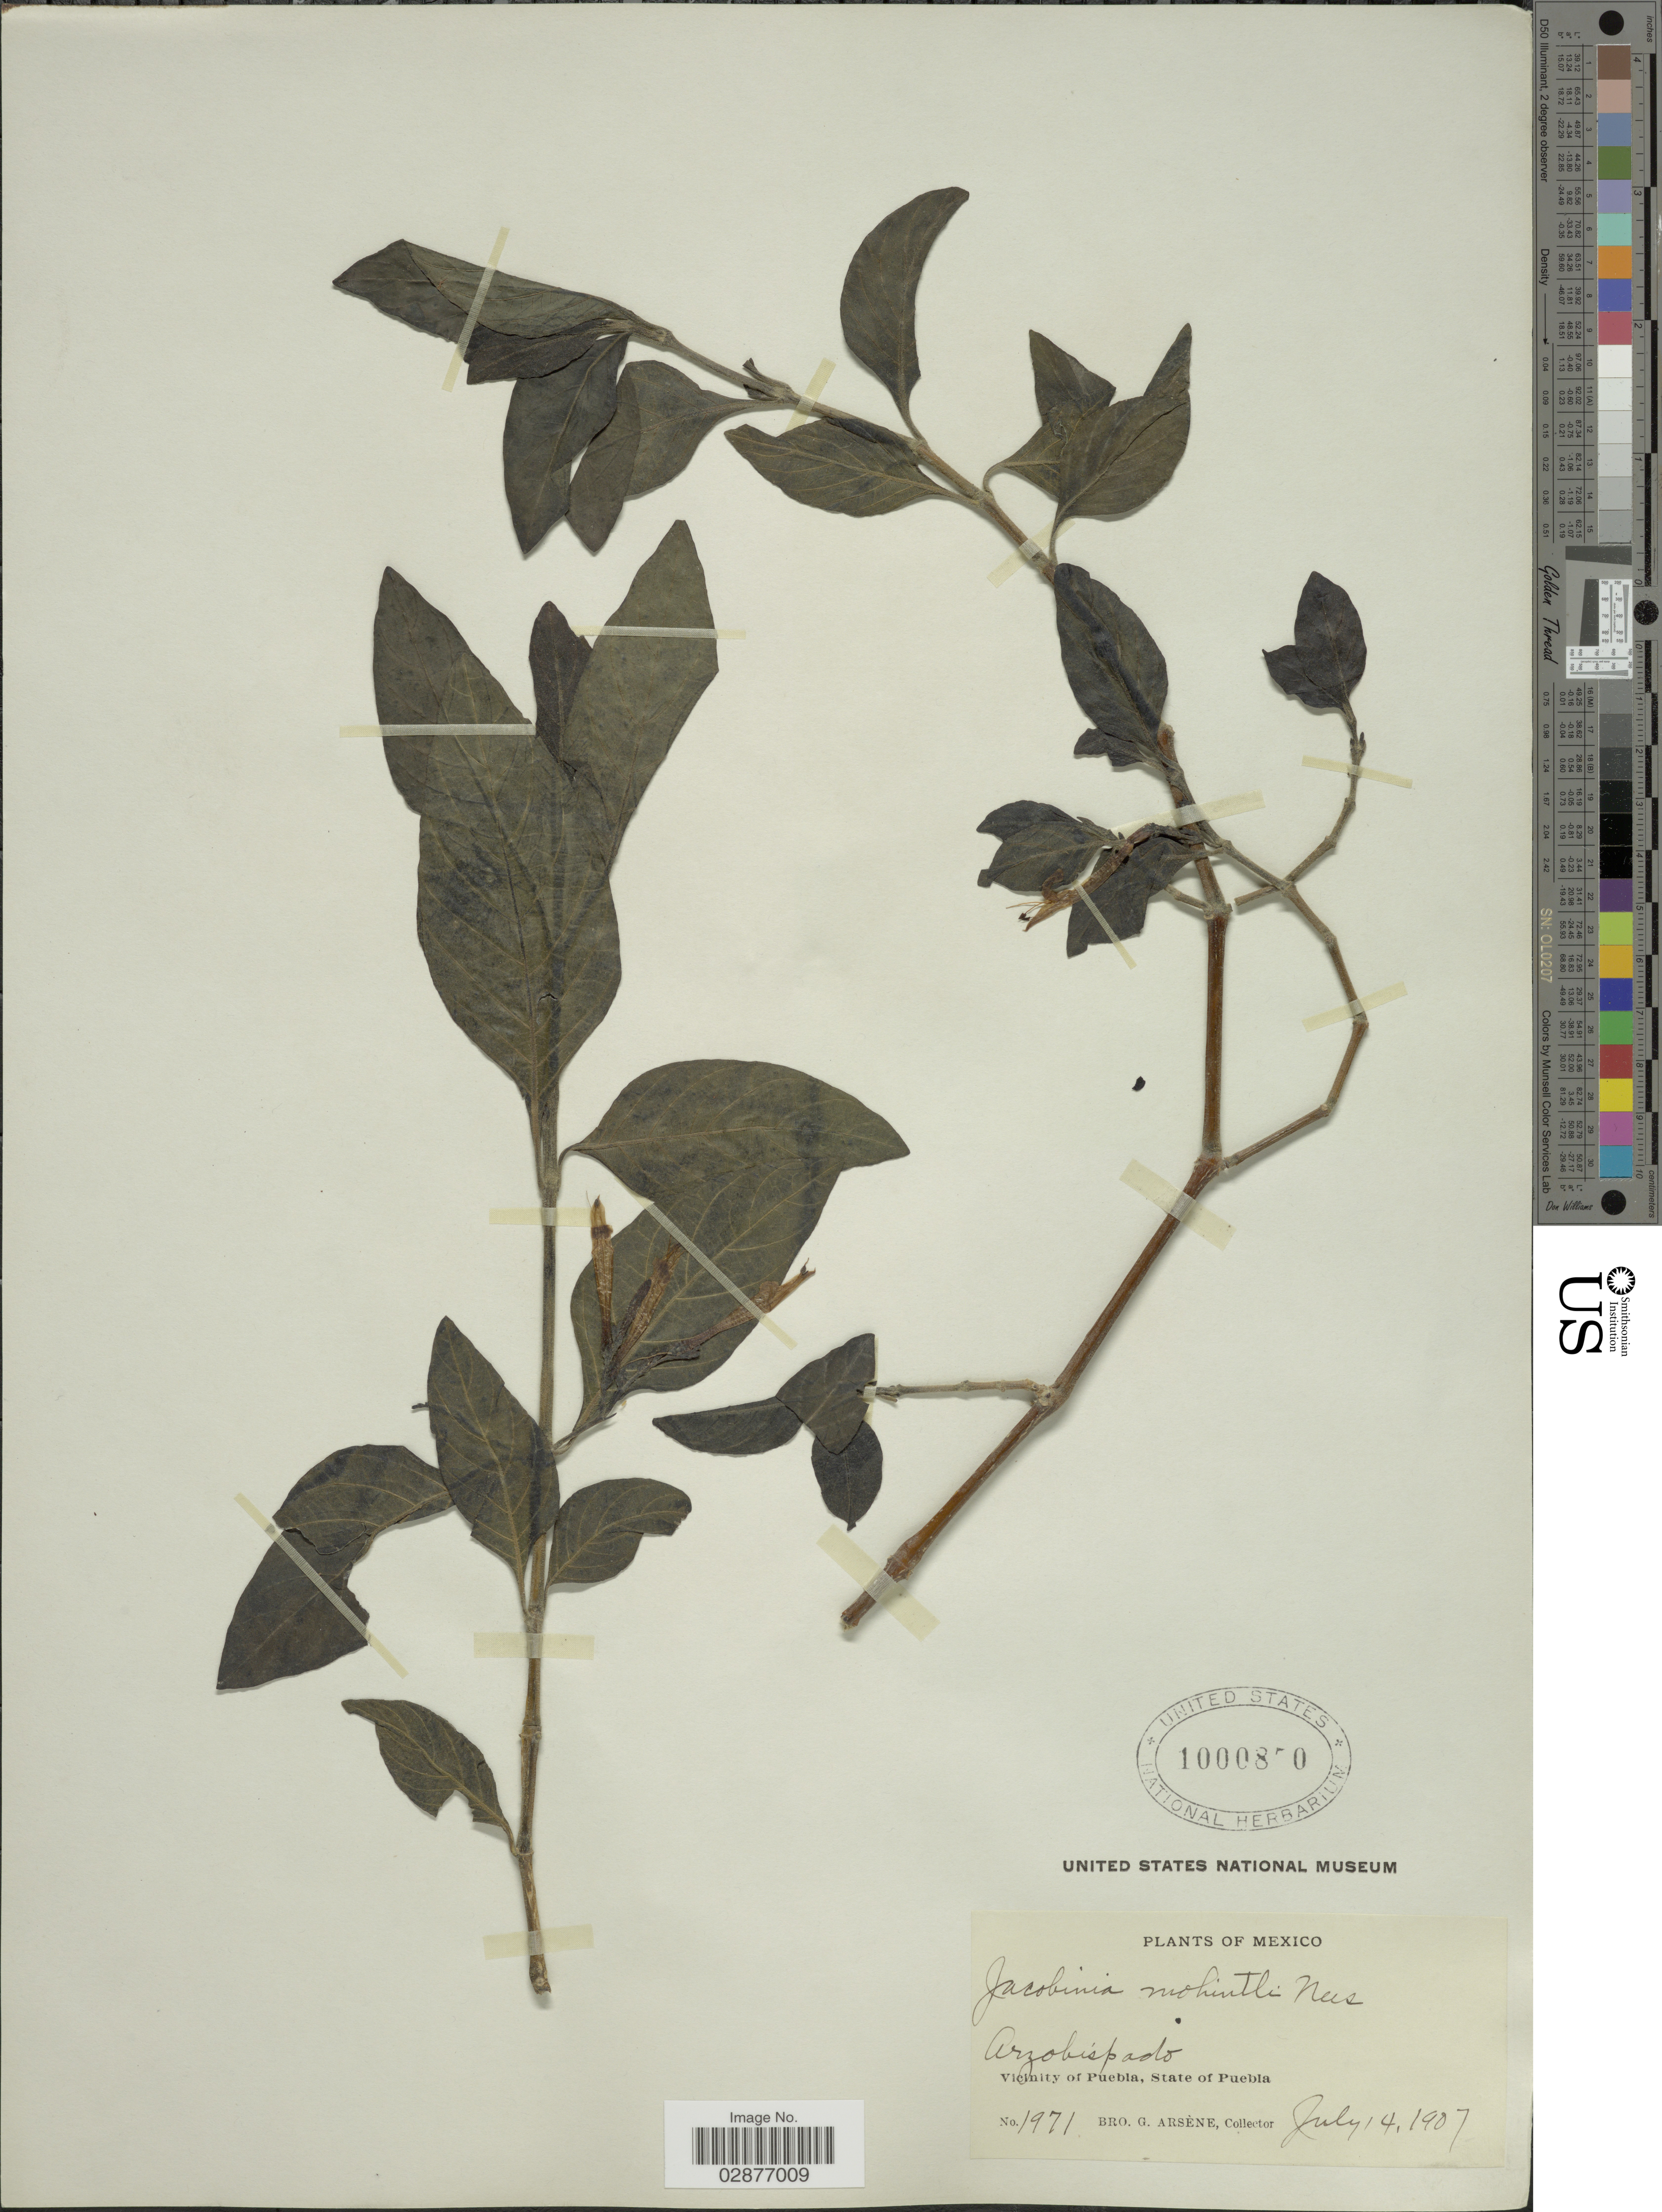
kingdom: Plantae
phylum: Tracheophyta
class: Magnoliopsida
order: Lamiales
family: Acanthaceae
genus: Justicia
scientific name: Justicia spicigera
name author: Schltdl.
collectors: Bro. G. Arsène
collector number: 1971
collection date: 1907-07-14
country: Mexico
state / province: Puebla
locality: Arzobispado. Vicinity of Puebla.